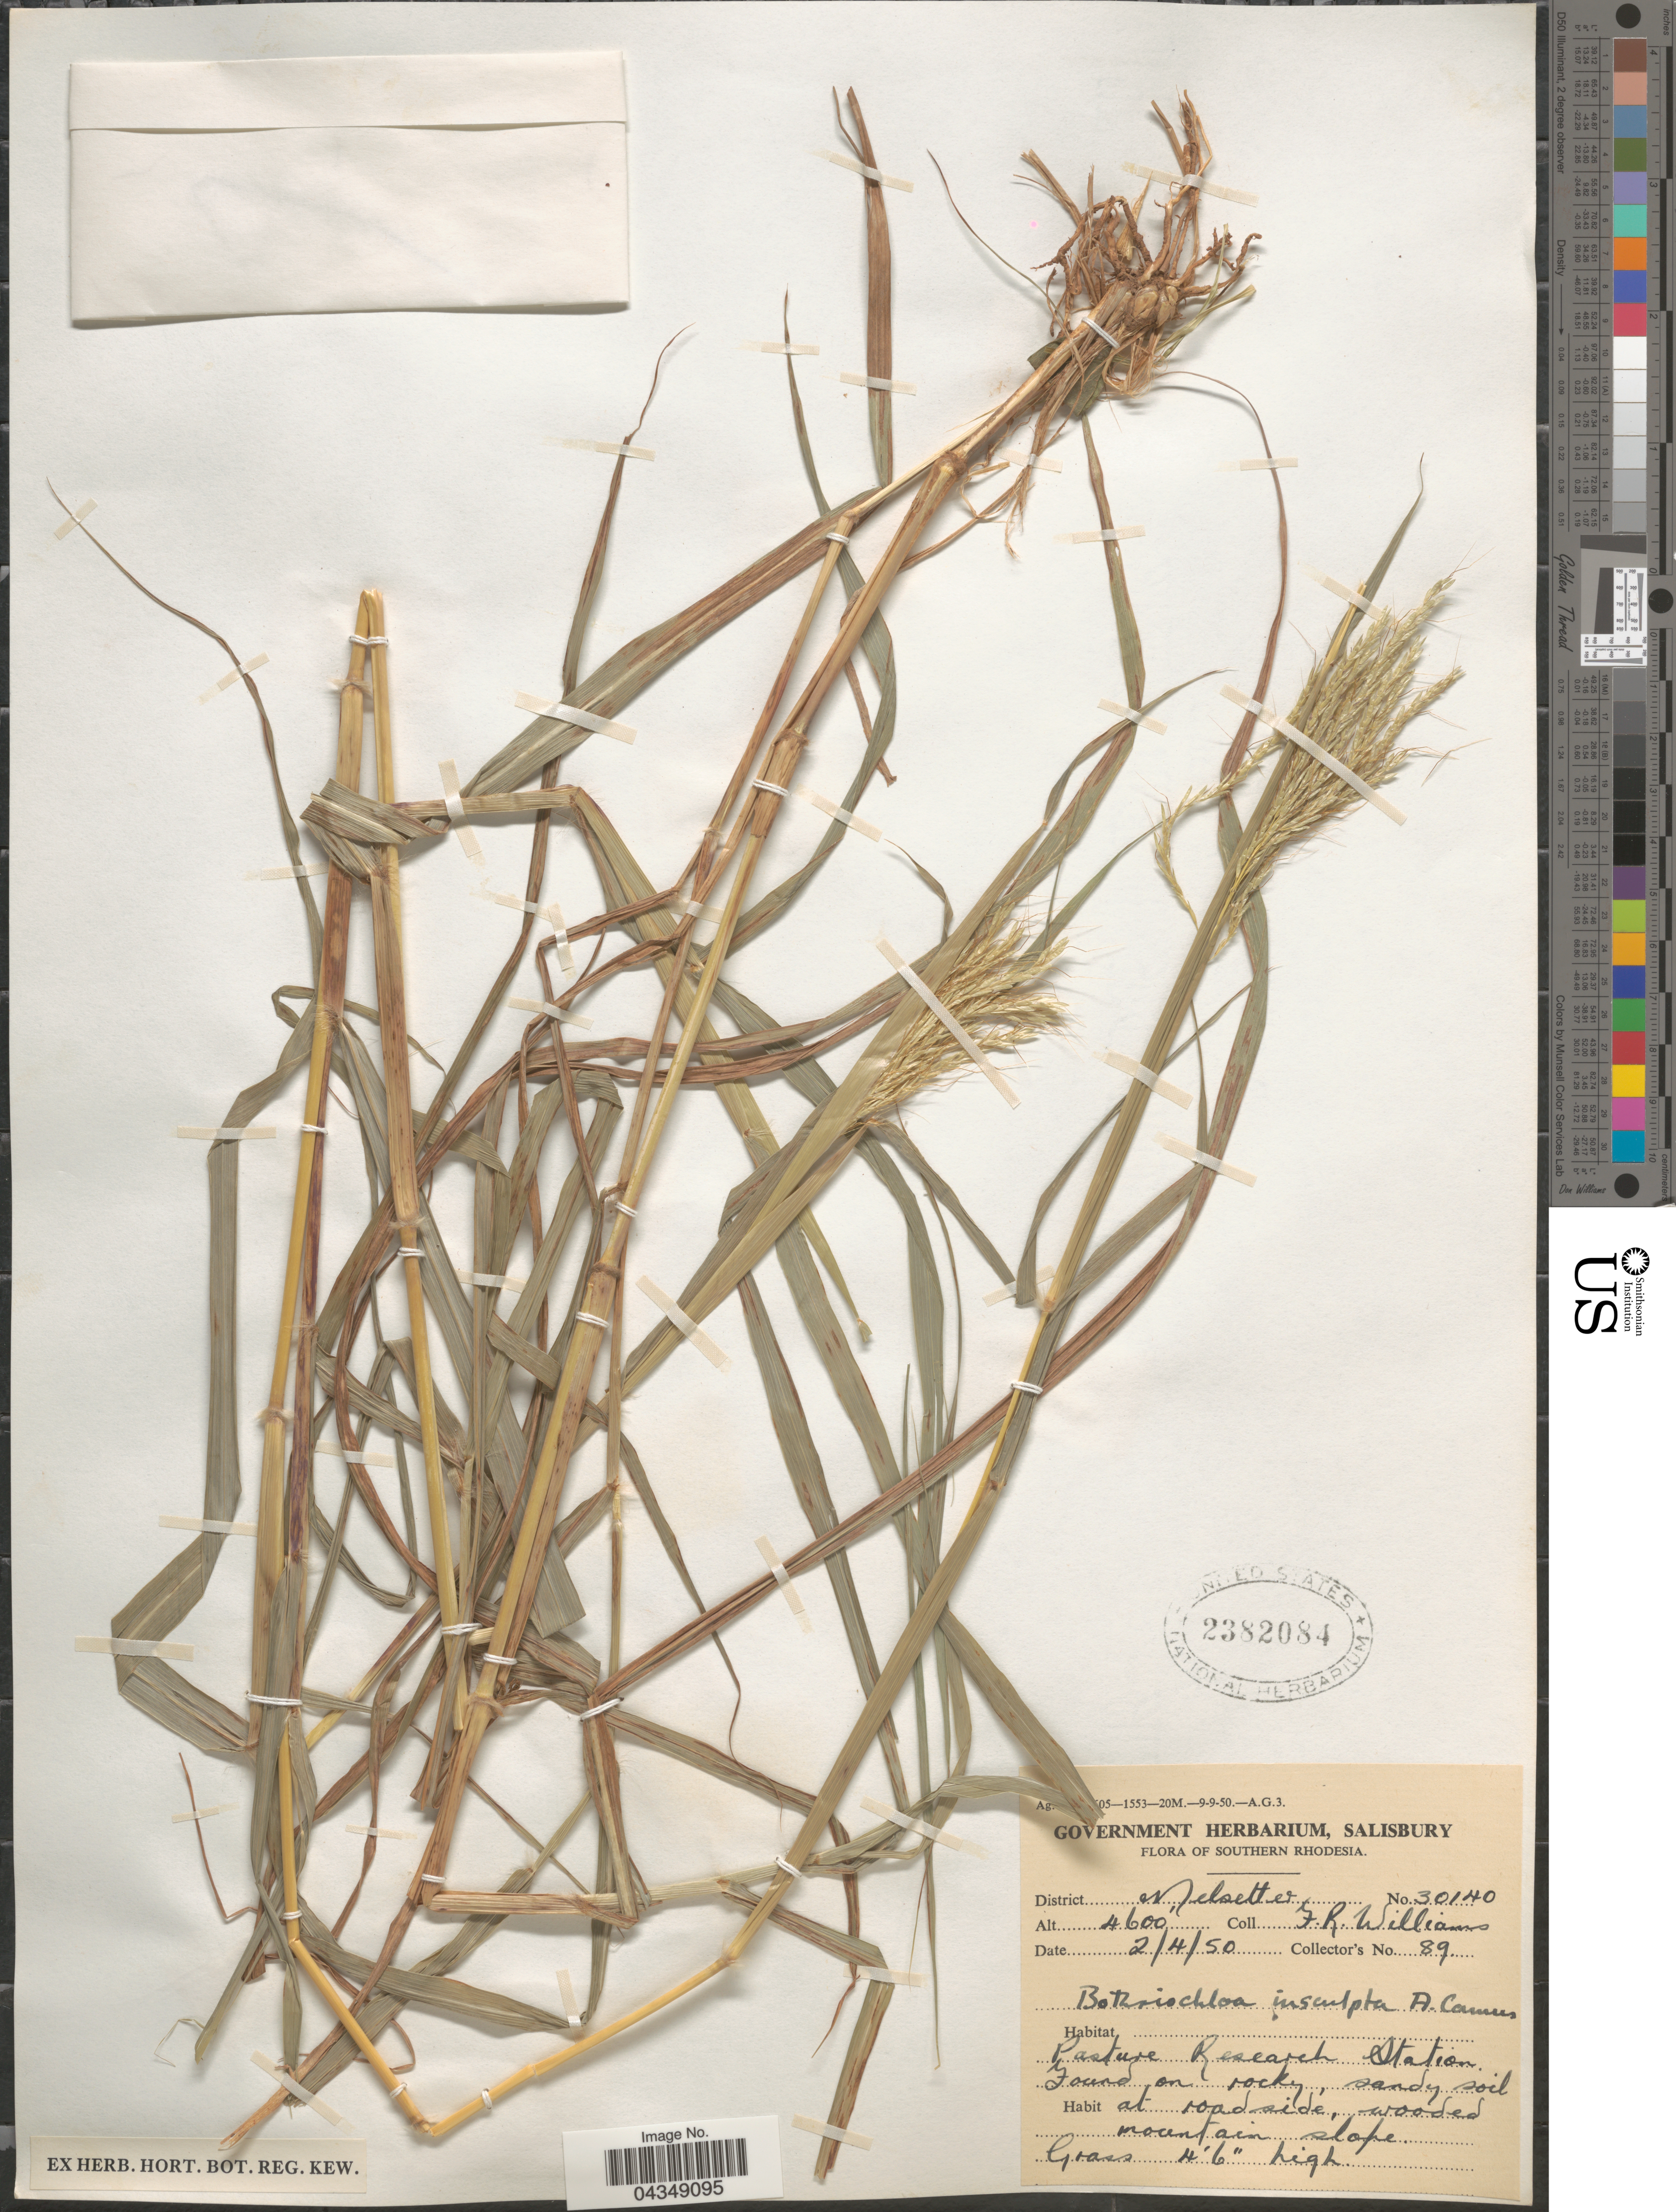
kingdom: Plantae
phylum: Tracheophyta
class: Liliopsida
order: Poales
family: Poaceae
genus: Bothriochloa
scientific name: Bothriochloa insculpta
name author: (Hochst. ex A. Rich.) A. Camus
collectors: F. Williams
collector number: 89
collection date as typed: Transcribed d/m/y: 2/4/50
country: Zimbabwe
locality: Southern Rhodesia. District Nelsetter. Pasture Research Station. At roadside, wooded mountain slope.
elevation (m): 1402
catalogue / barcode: US 2382084